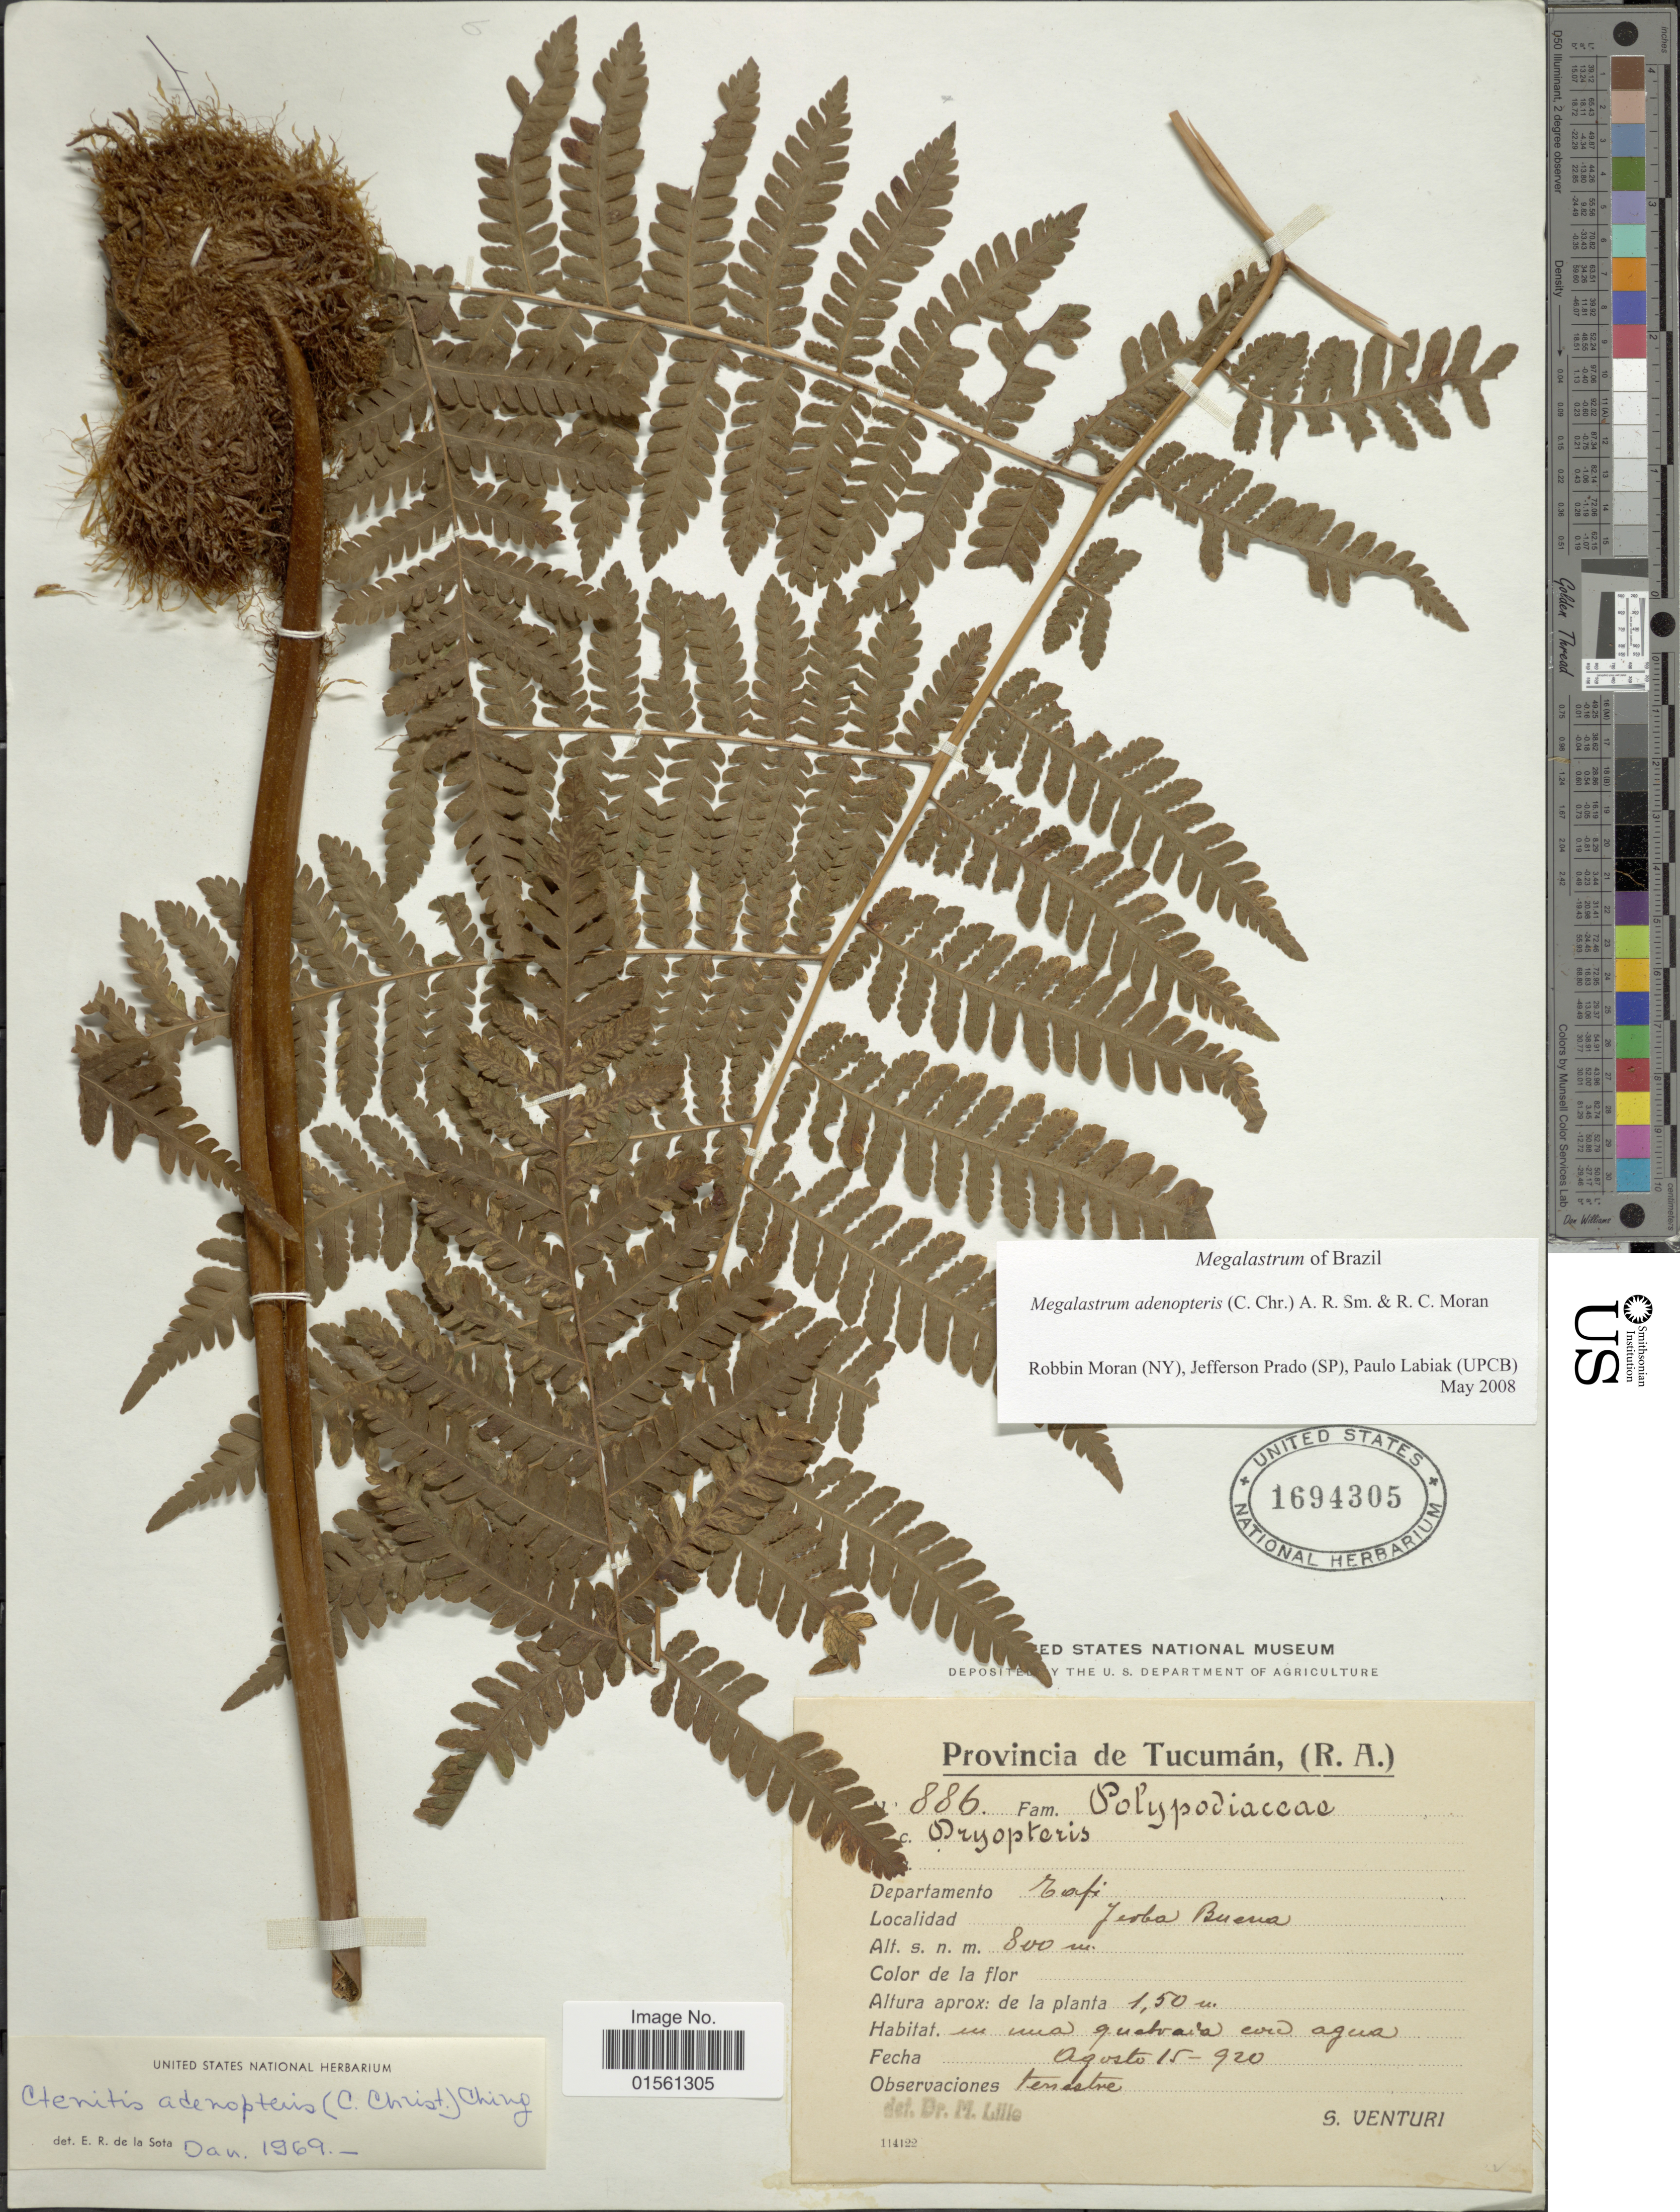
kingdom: Plantae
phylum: Tracheophyta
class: Polypodiopsida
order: Polypodiales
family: Dryopteridaceae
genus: Megalastrum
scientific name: Megalastrum adenopteris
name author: (C. Chr.) A.R. Sm. & R.C. Moran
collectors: S. Venturi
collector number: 886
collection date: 1920-08-15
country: Argentina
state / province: Tucuman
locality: (R. A.), Departamento Jafi, Localidad, Yerba Buena.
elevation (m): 800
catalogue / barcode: US 1694305